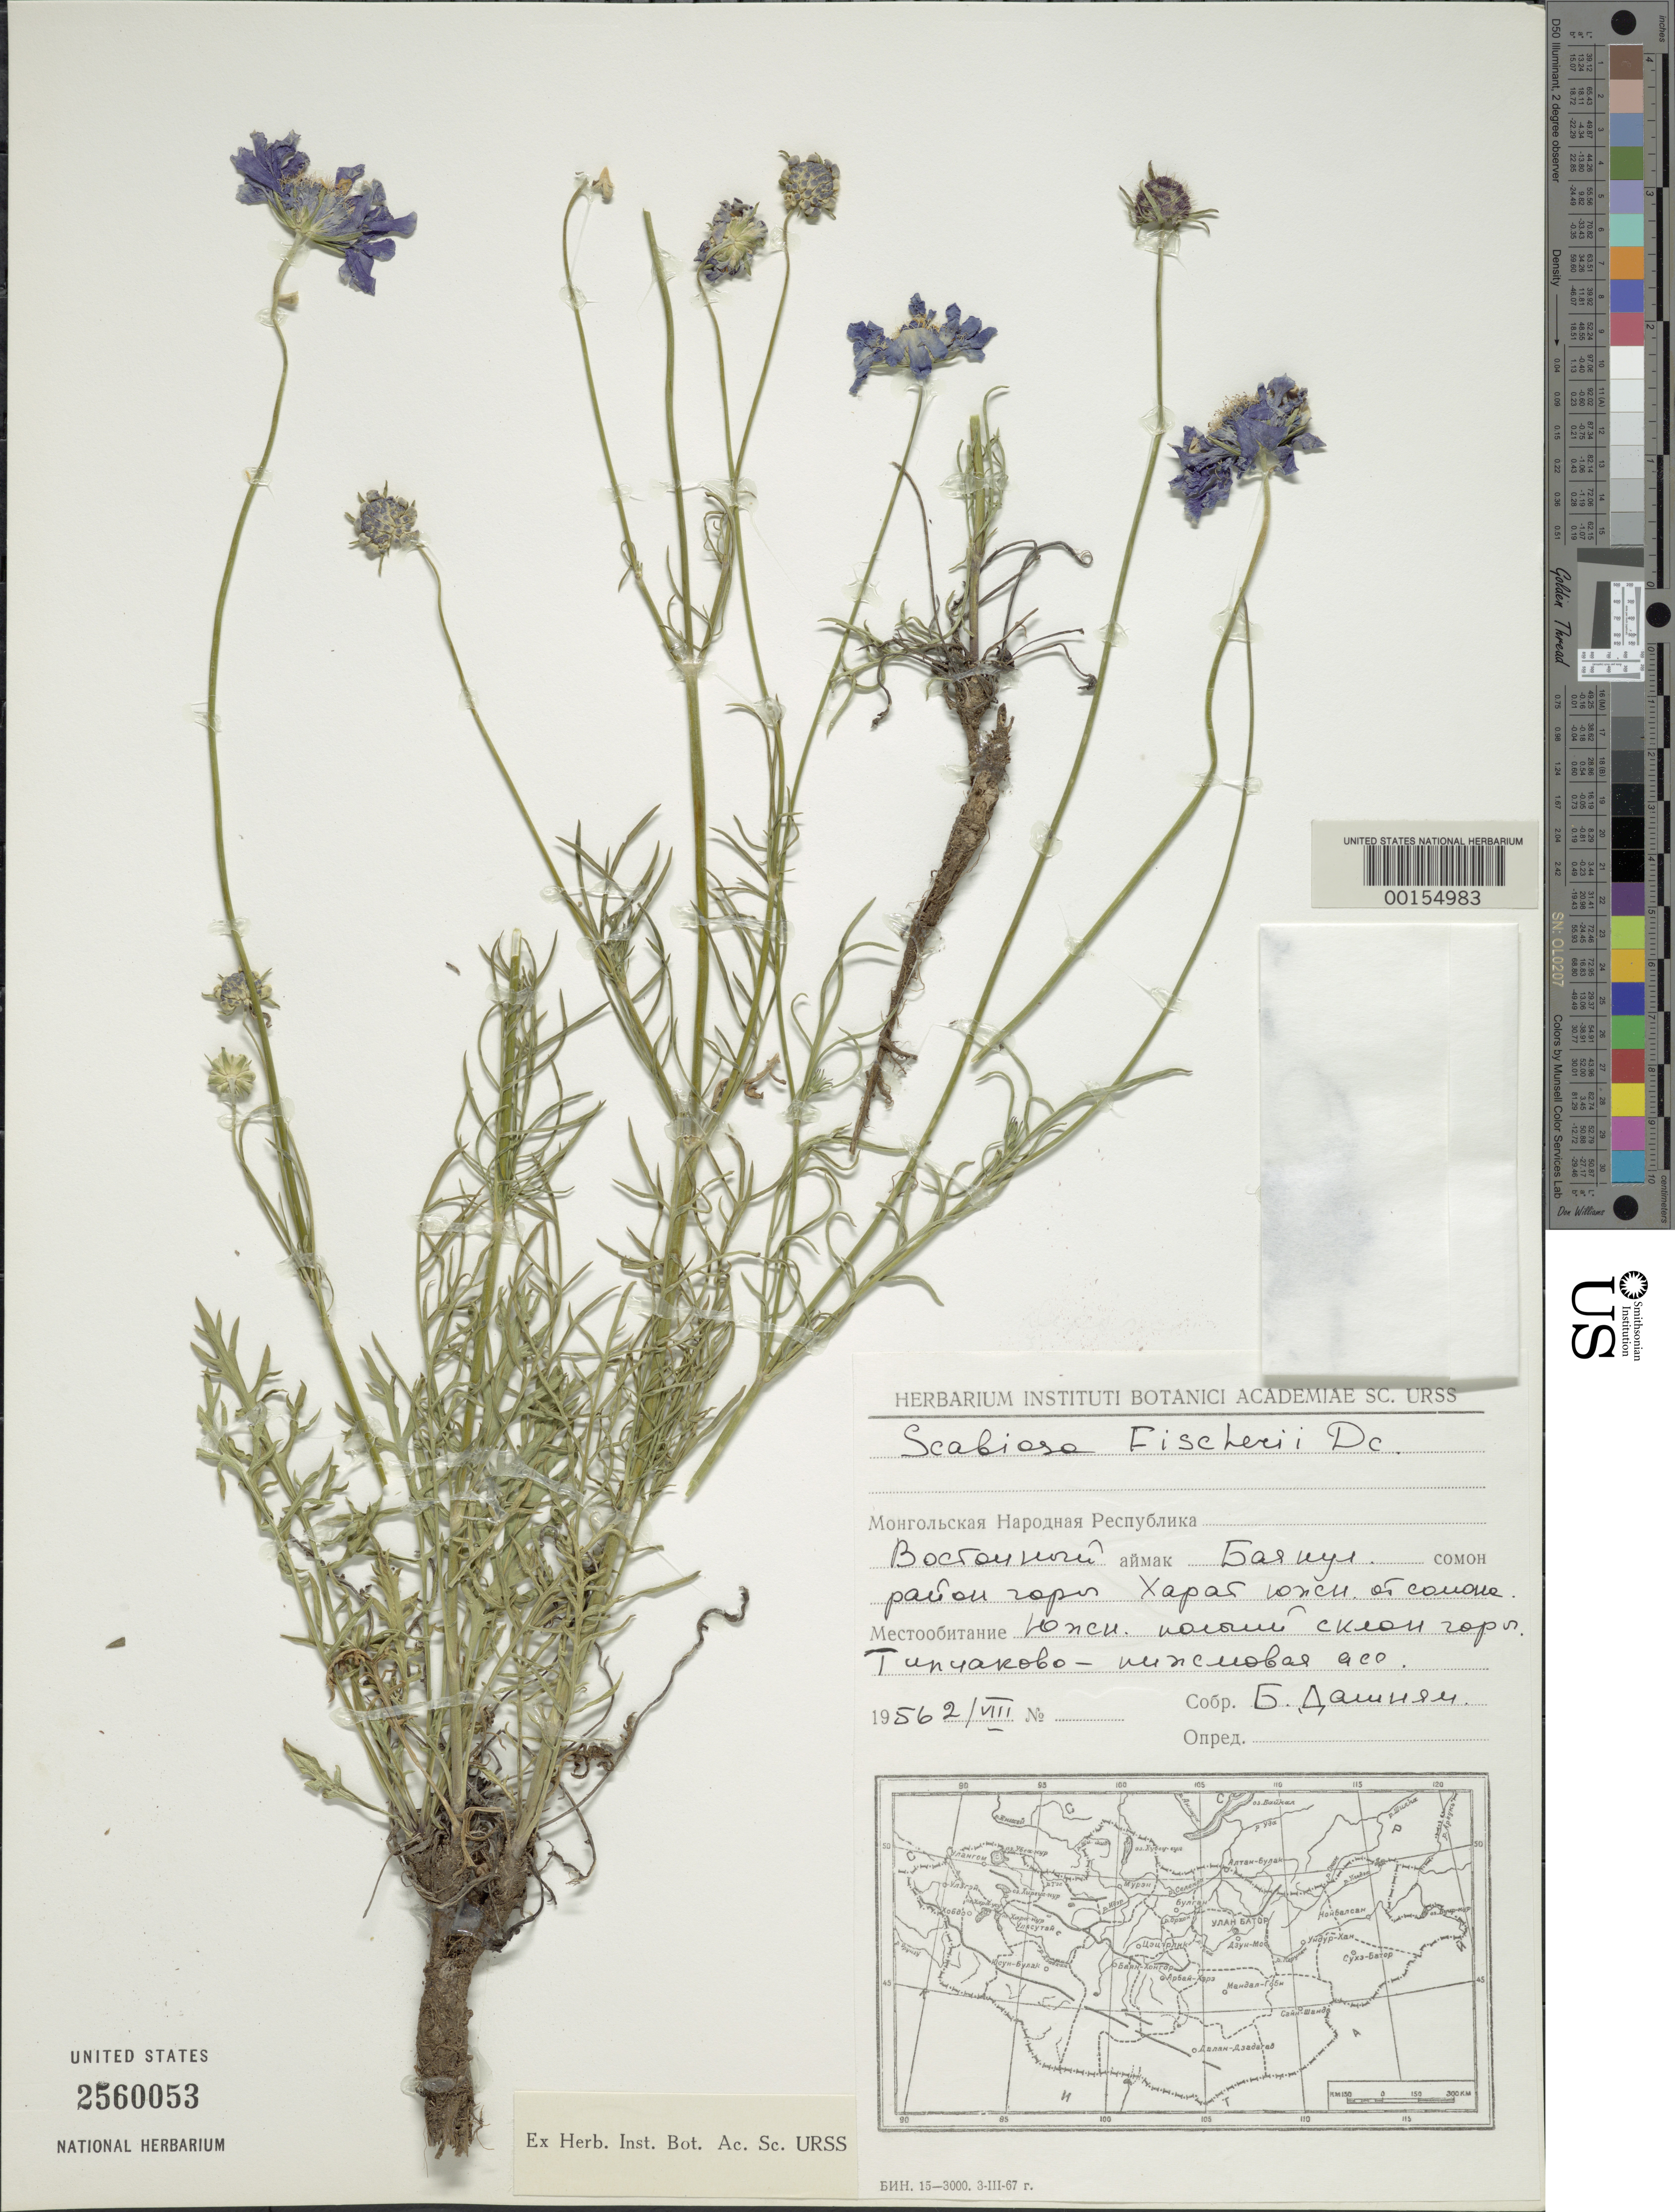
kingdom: Plantae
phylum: Tracheophyta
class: Magnoliopsida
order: Dipsacales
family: Caprifoliaceae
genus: Scabiosa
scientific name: Scabiosa fischerii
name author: DC.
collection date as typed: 02 Aug 1956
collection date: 1956-08-02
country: Mongolia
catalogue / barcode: US 2560053